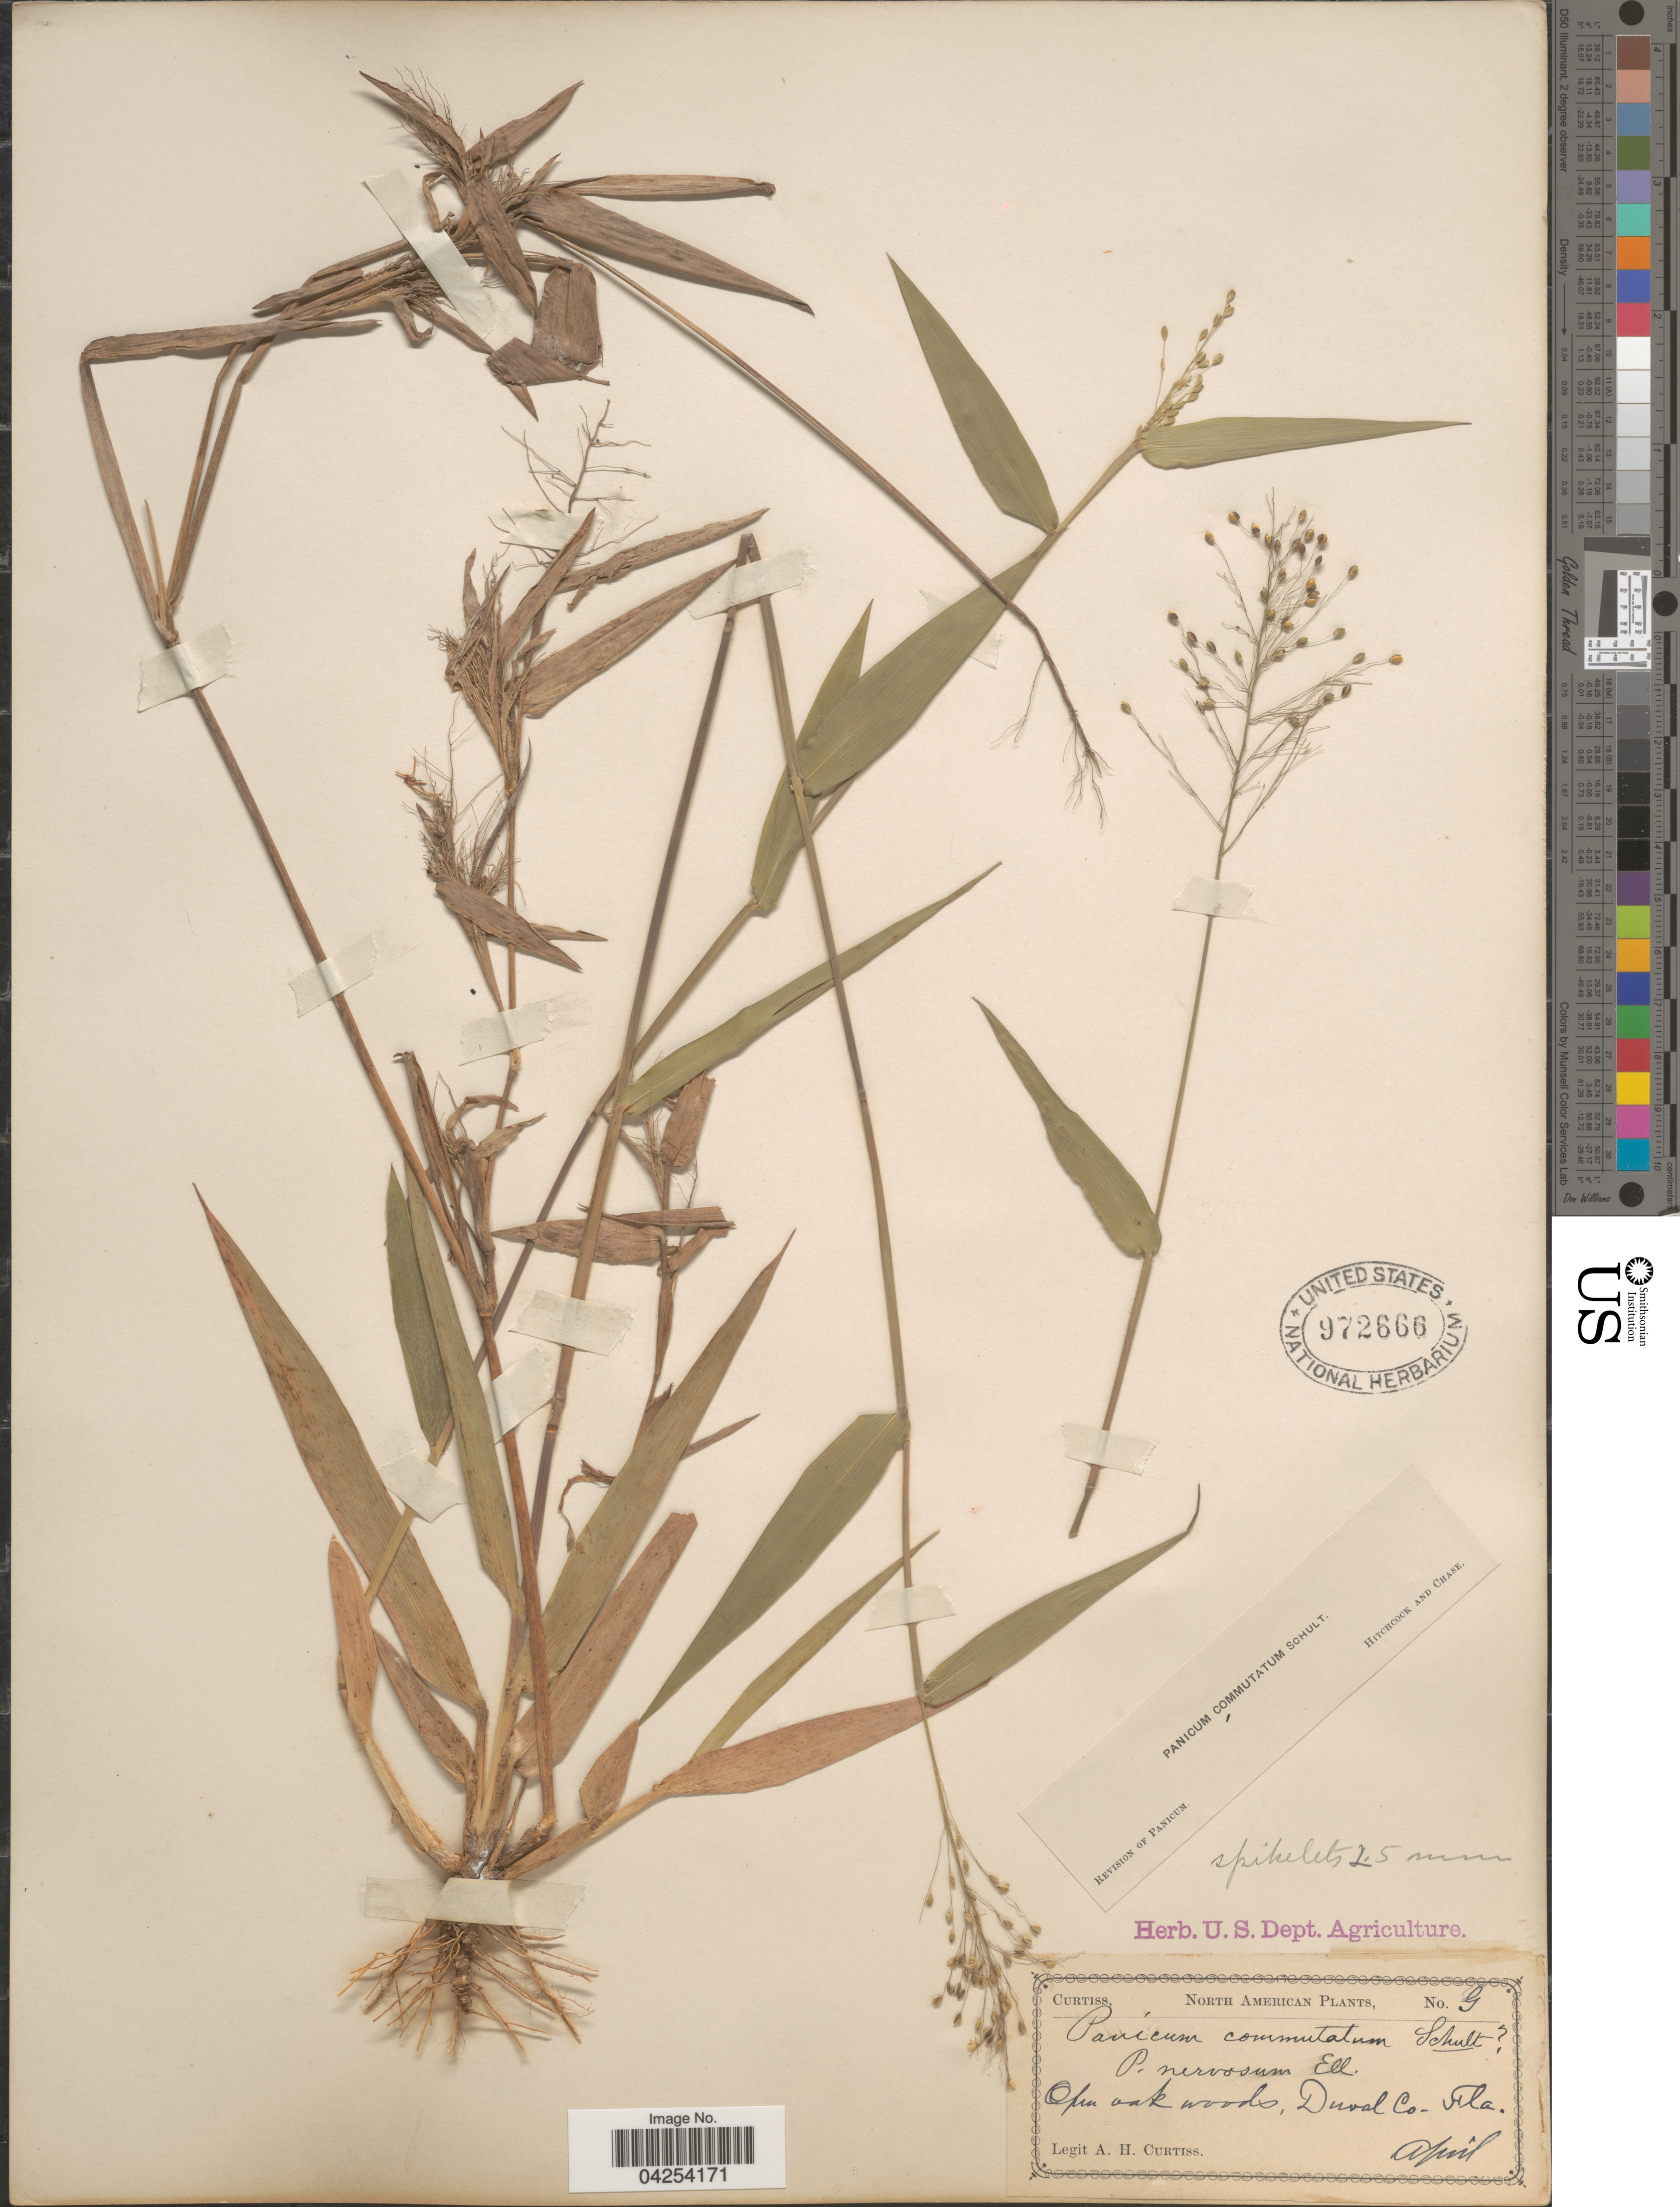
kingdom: Plantae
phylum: Tracheophyta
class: Liliopsida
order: Poales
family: Poaceae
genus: Dichanthelium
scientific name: Dichanthelium commutatum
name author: (Schult.) Gould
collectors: A. H. Curtiss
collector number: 9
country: United States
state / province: Florida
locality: Open oak woods, Duval Co.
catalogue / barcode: US 972666